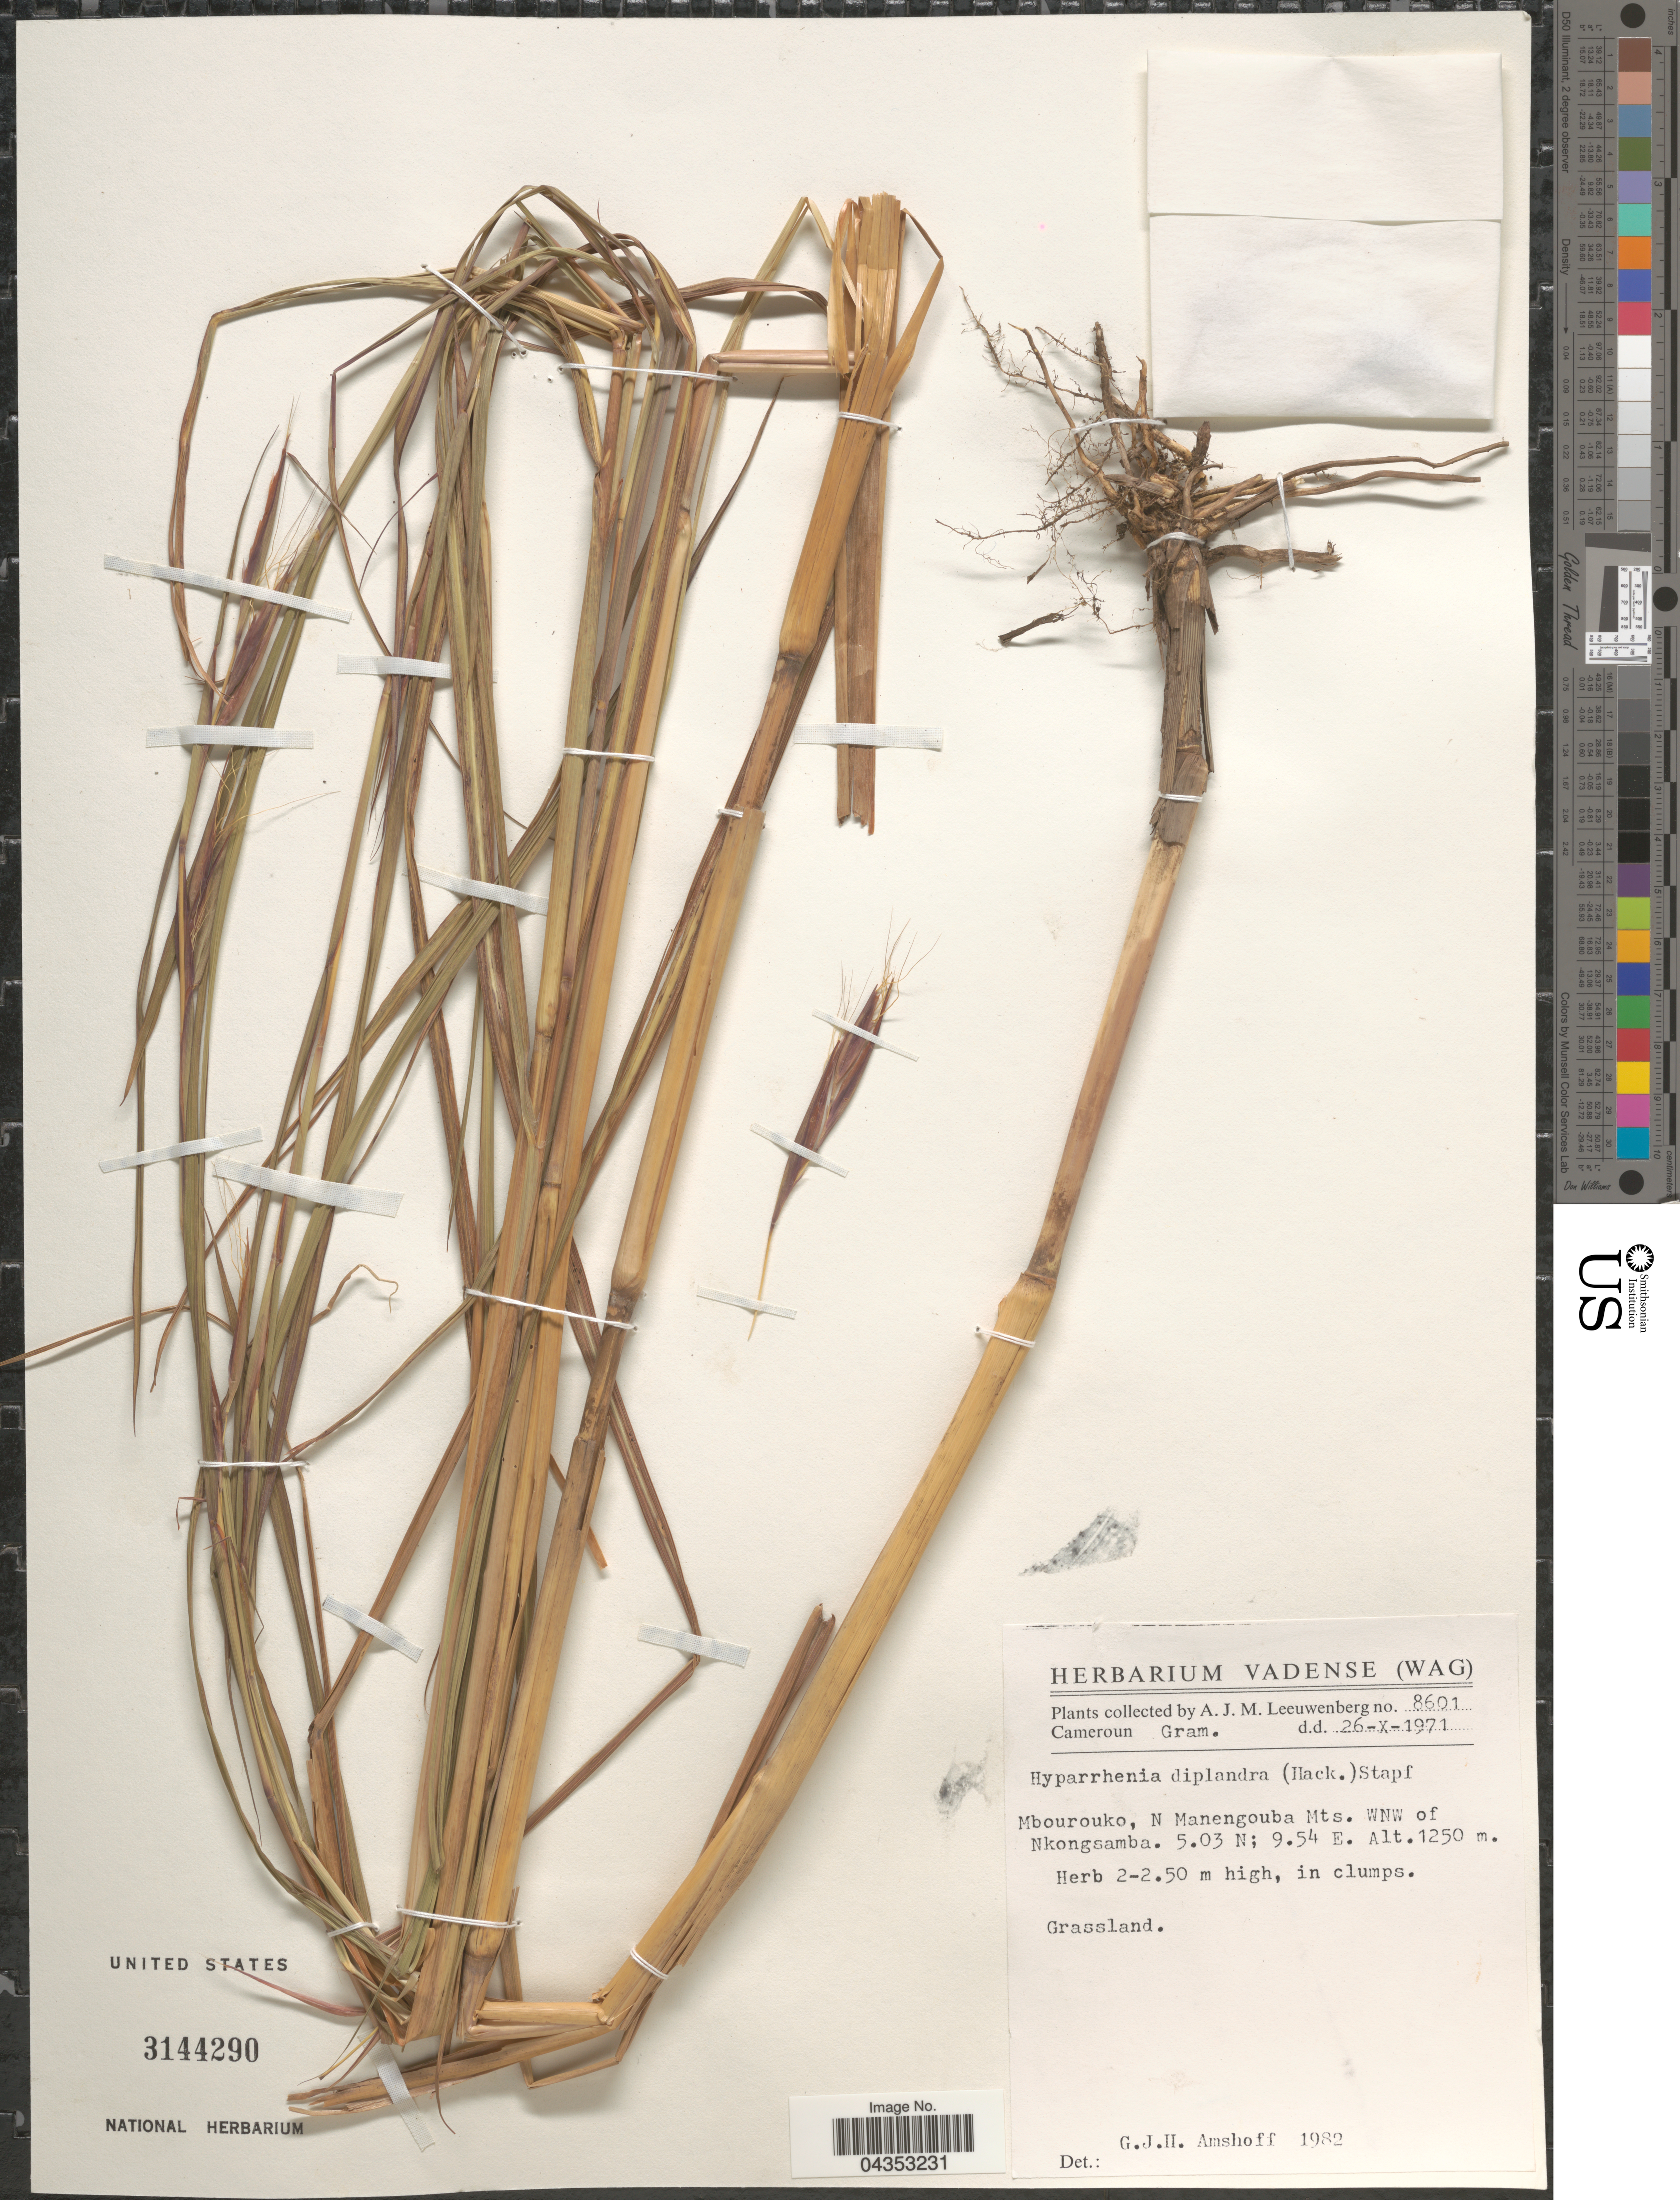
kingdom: Plantae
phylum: Tracheophyta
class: Liliopsida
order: Poales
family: Poaceae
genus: Hyparrhenia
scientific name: Hyparrhenia diplandra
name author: (Hack.) Stapf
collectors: A. J. M. Leeuwenberg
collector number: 8601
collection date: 1971-10-26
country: Cameroon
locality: Cameroun. Mbourouko, N Manengouba Mts. WNW of Nkongsamba.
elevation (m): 1250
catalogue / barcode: US 3144290